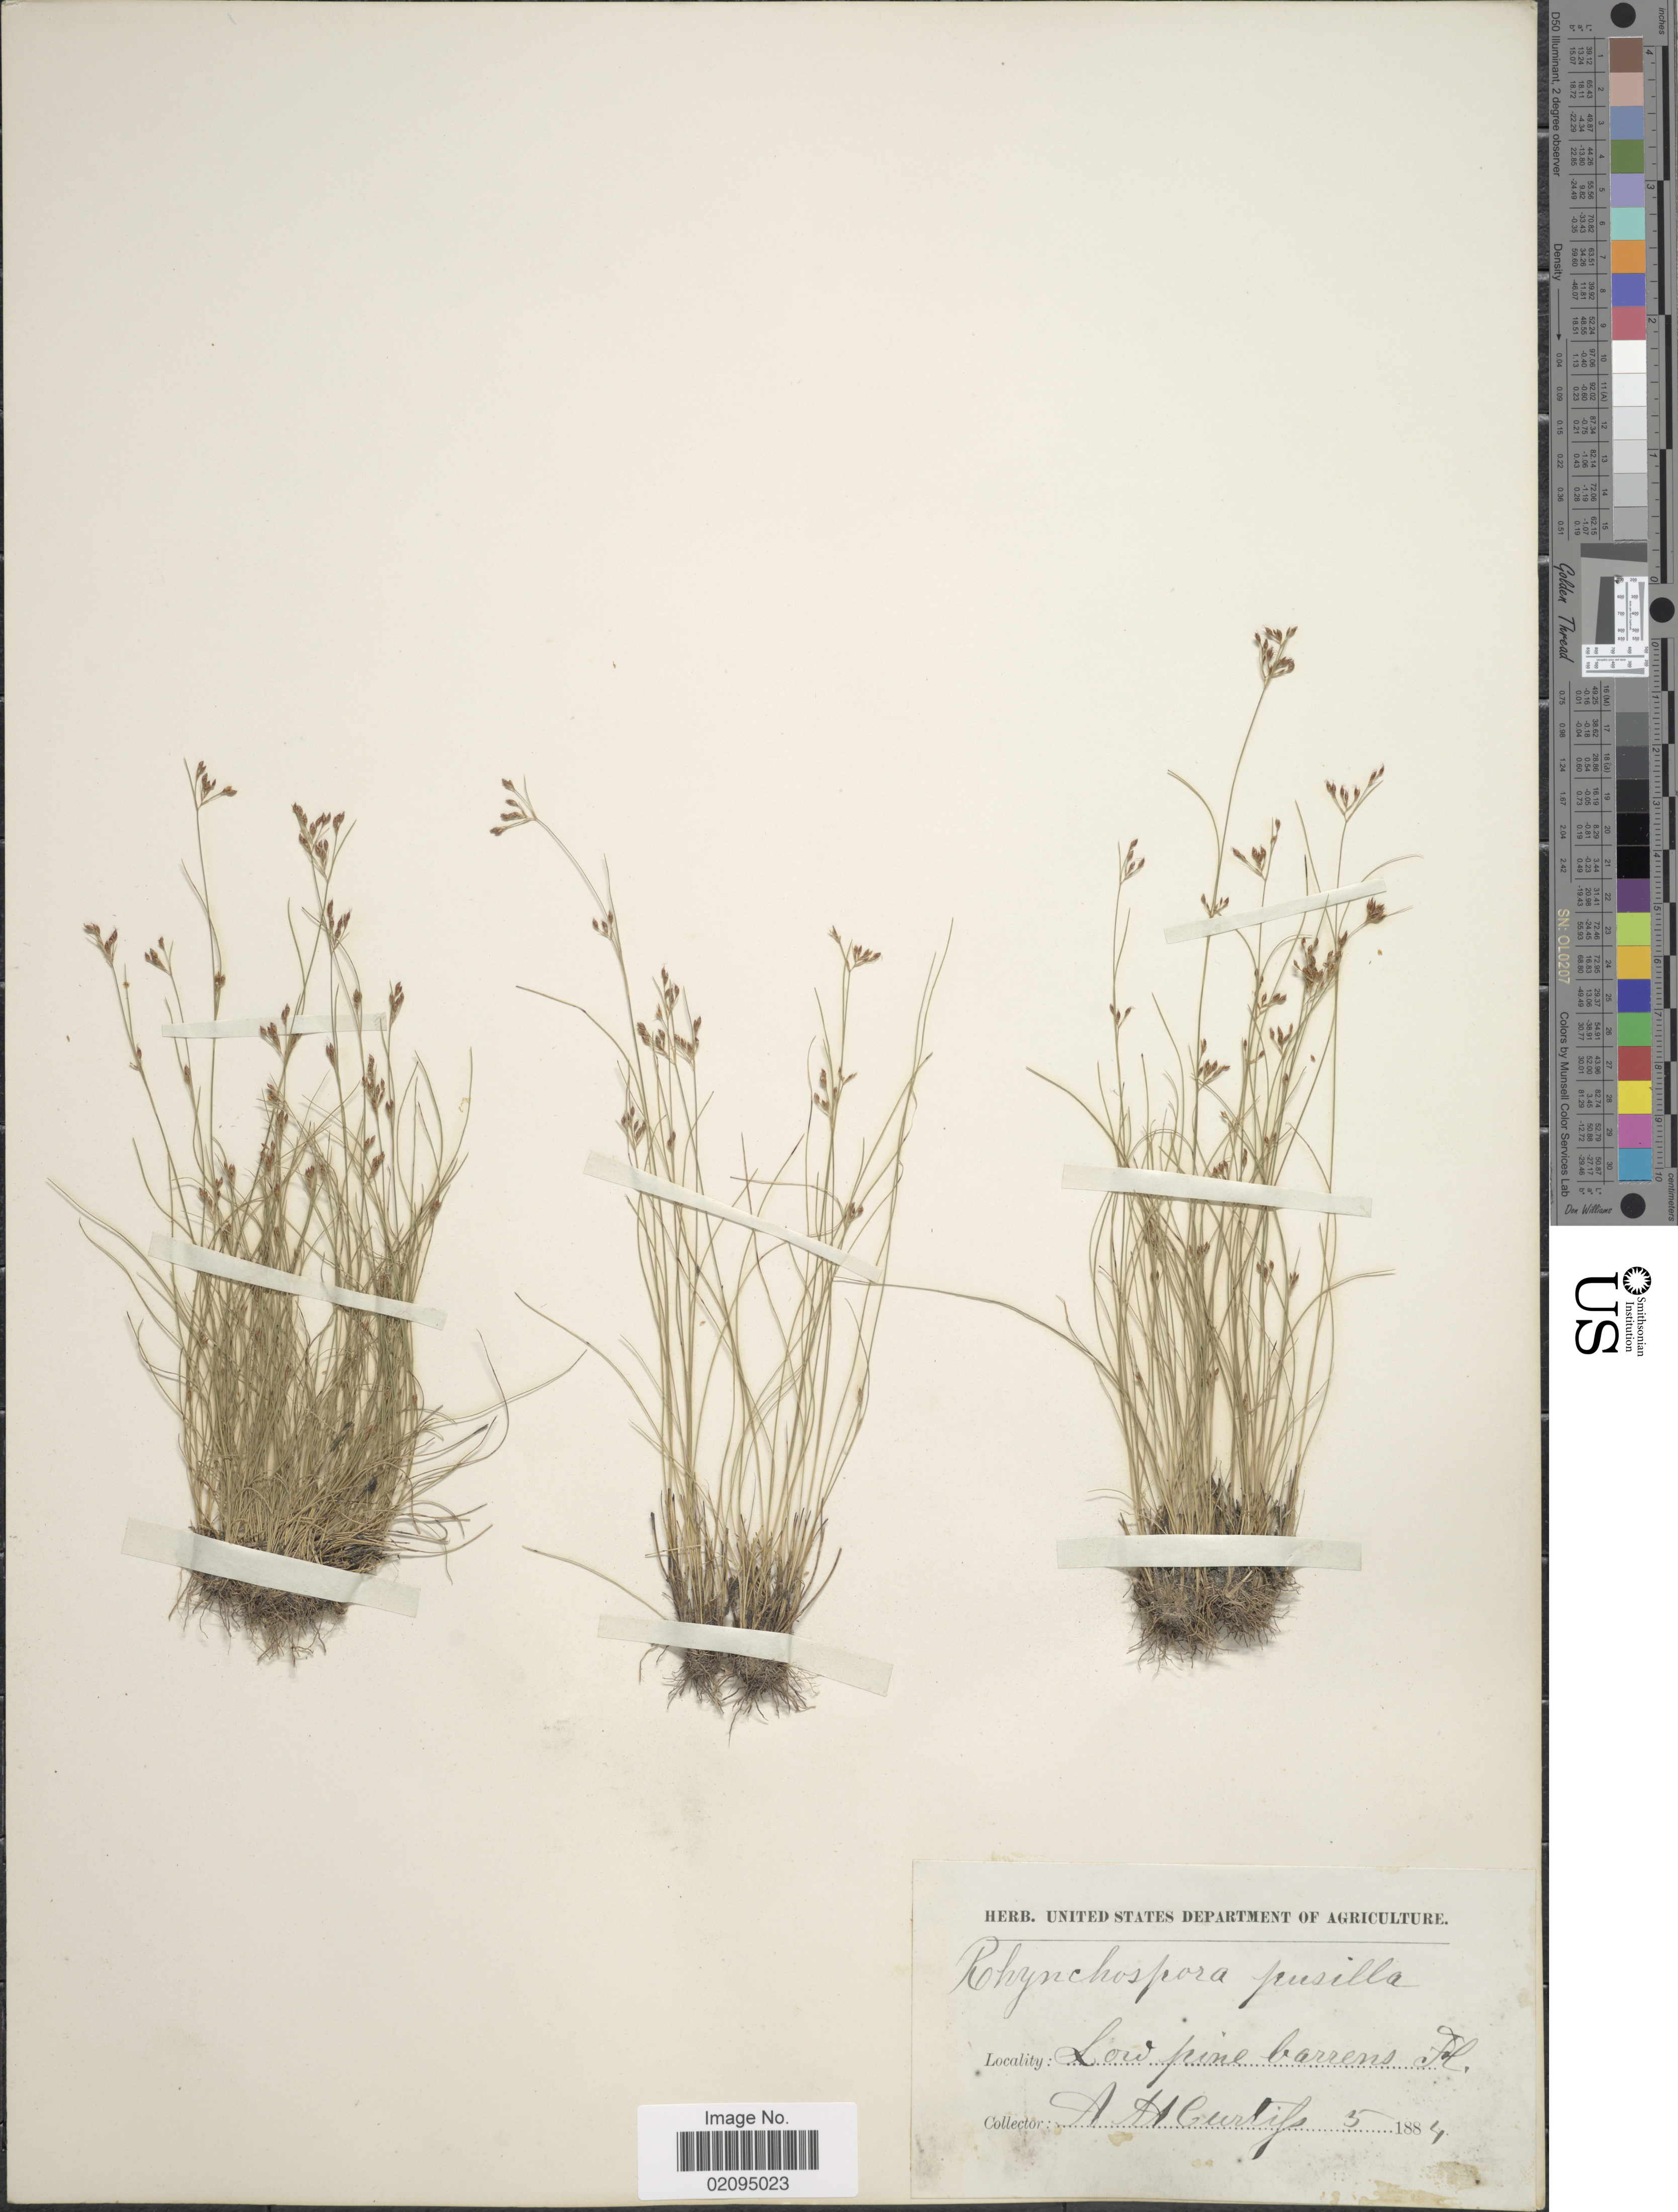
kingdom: Plantae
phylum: Tracheophyta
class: Liliopsida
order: Poales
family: Cyperaceae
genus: Rhynchospora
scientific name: Rhynchospora intermixta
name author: C. Wright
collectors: A. H. Curtiss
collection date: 1884-05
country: United States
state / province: Florida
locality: Low Pine Barrens